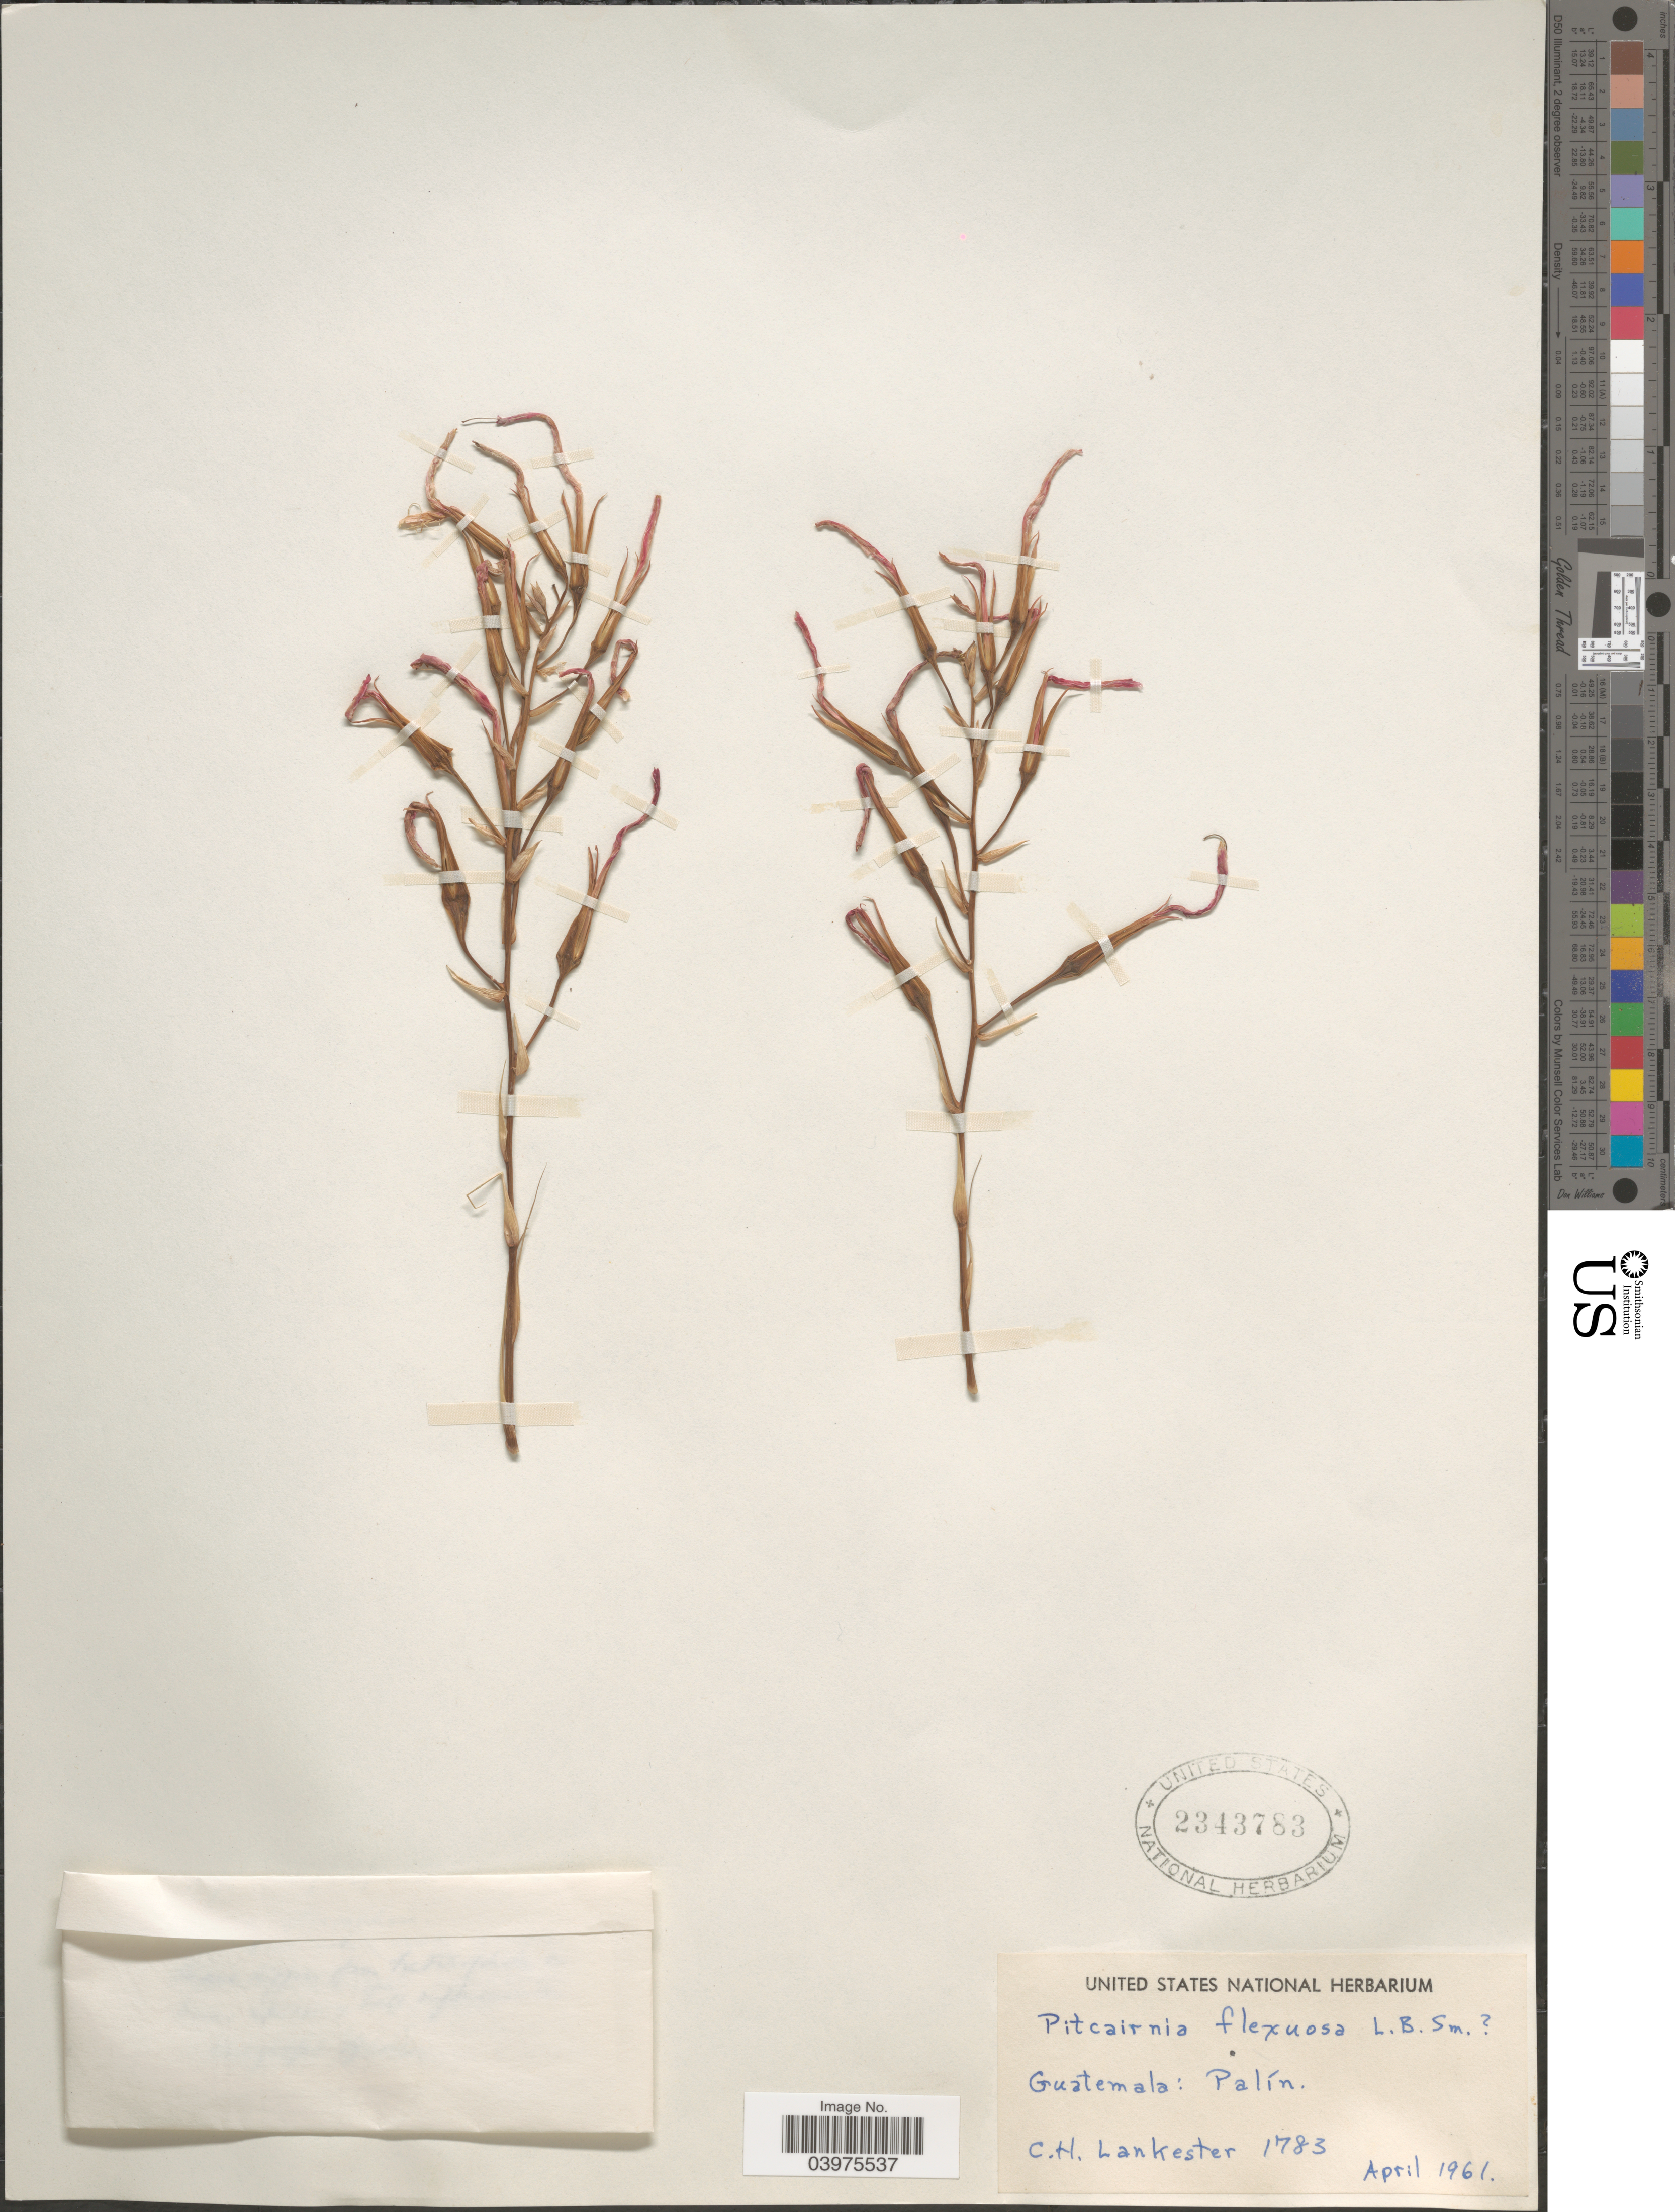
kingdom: Plantae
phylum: Tracheophyta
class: Liliopsida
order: Poales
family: Bromeliaceae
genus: Pitcairnia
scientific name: Pitcairnia flexuosa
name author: L.B. Sm.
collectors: C. H. Lankester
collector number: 1783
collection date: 1961-04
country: Guatemala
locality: Palín.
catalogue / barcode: US 2343783